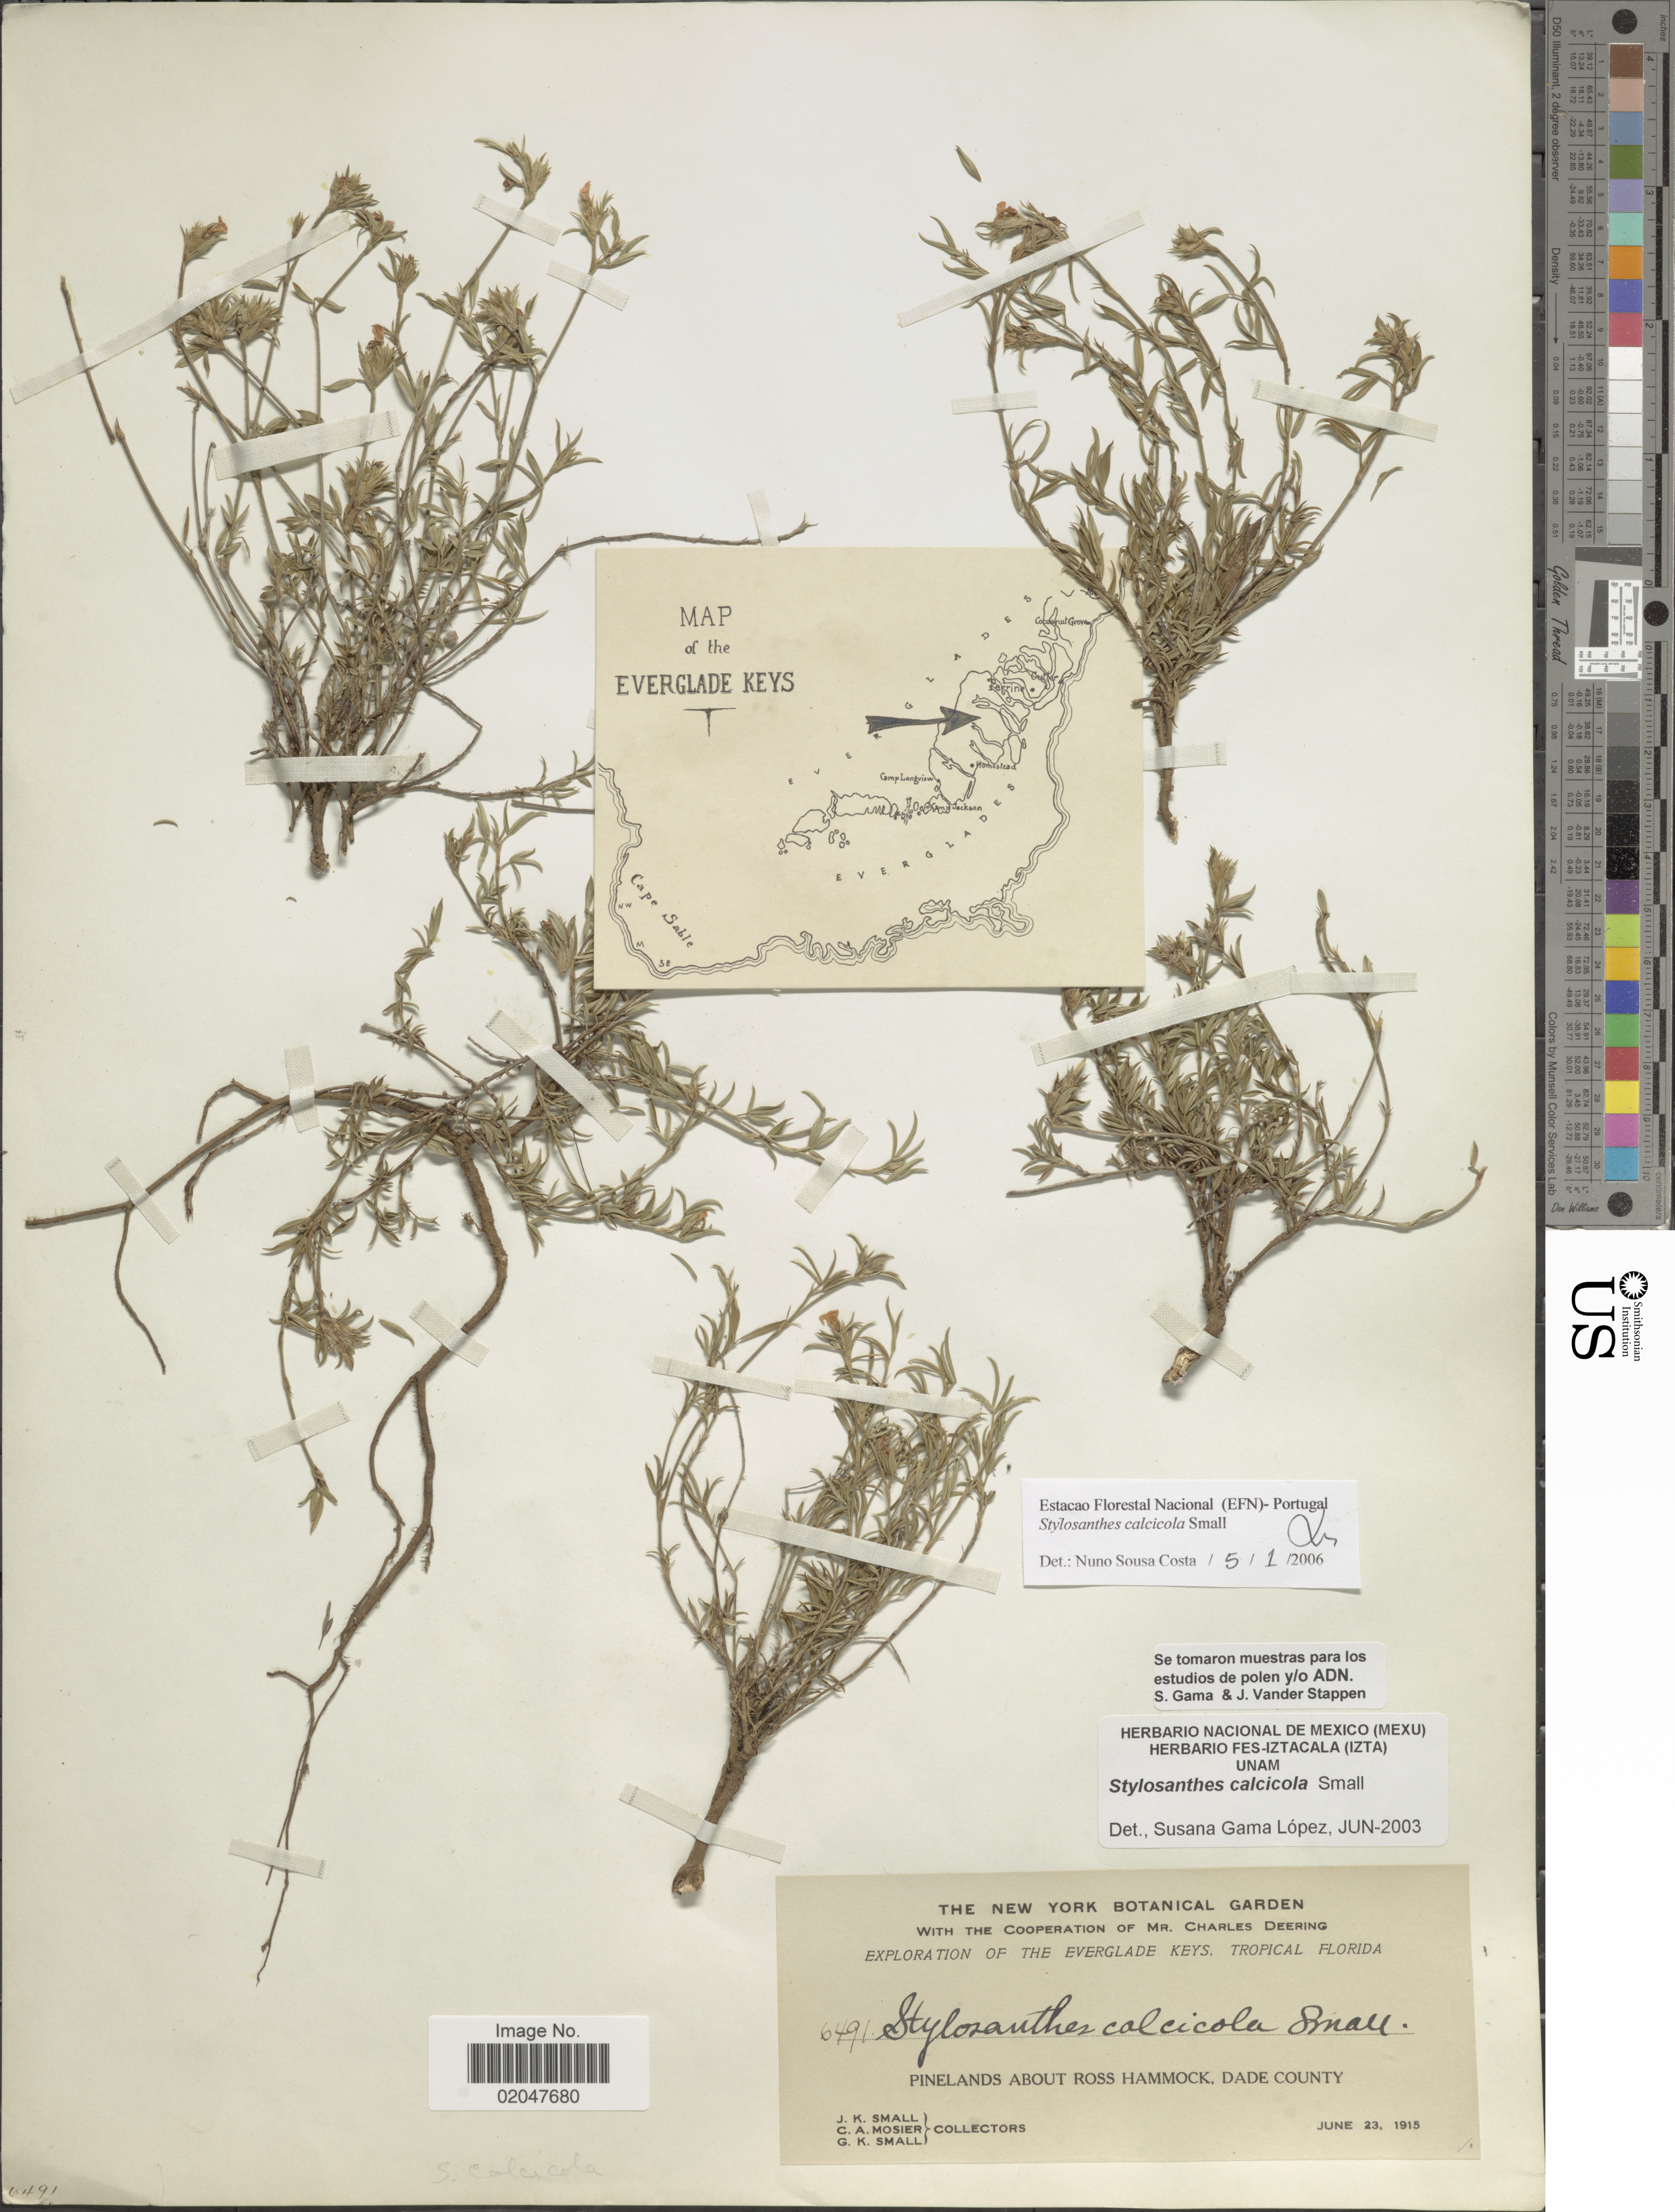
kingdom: Plantae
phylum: Tracheophyta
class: Magnoliopsida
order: Fabales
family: Fabaceae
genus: Stylosanthes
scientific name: Stylosanthes calcicola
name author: Small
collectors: J. K. Small, C. A. Mosier & G. K. Small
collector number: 6491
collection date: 1915-06-23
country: United States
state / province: Florida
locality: Everglade Keys, Tropical Florida, Pinelands about Ross Hammock, Dade County